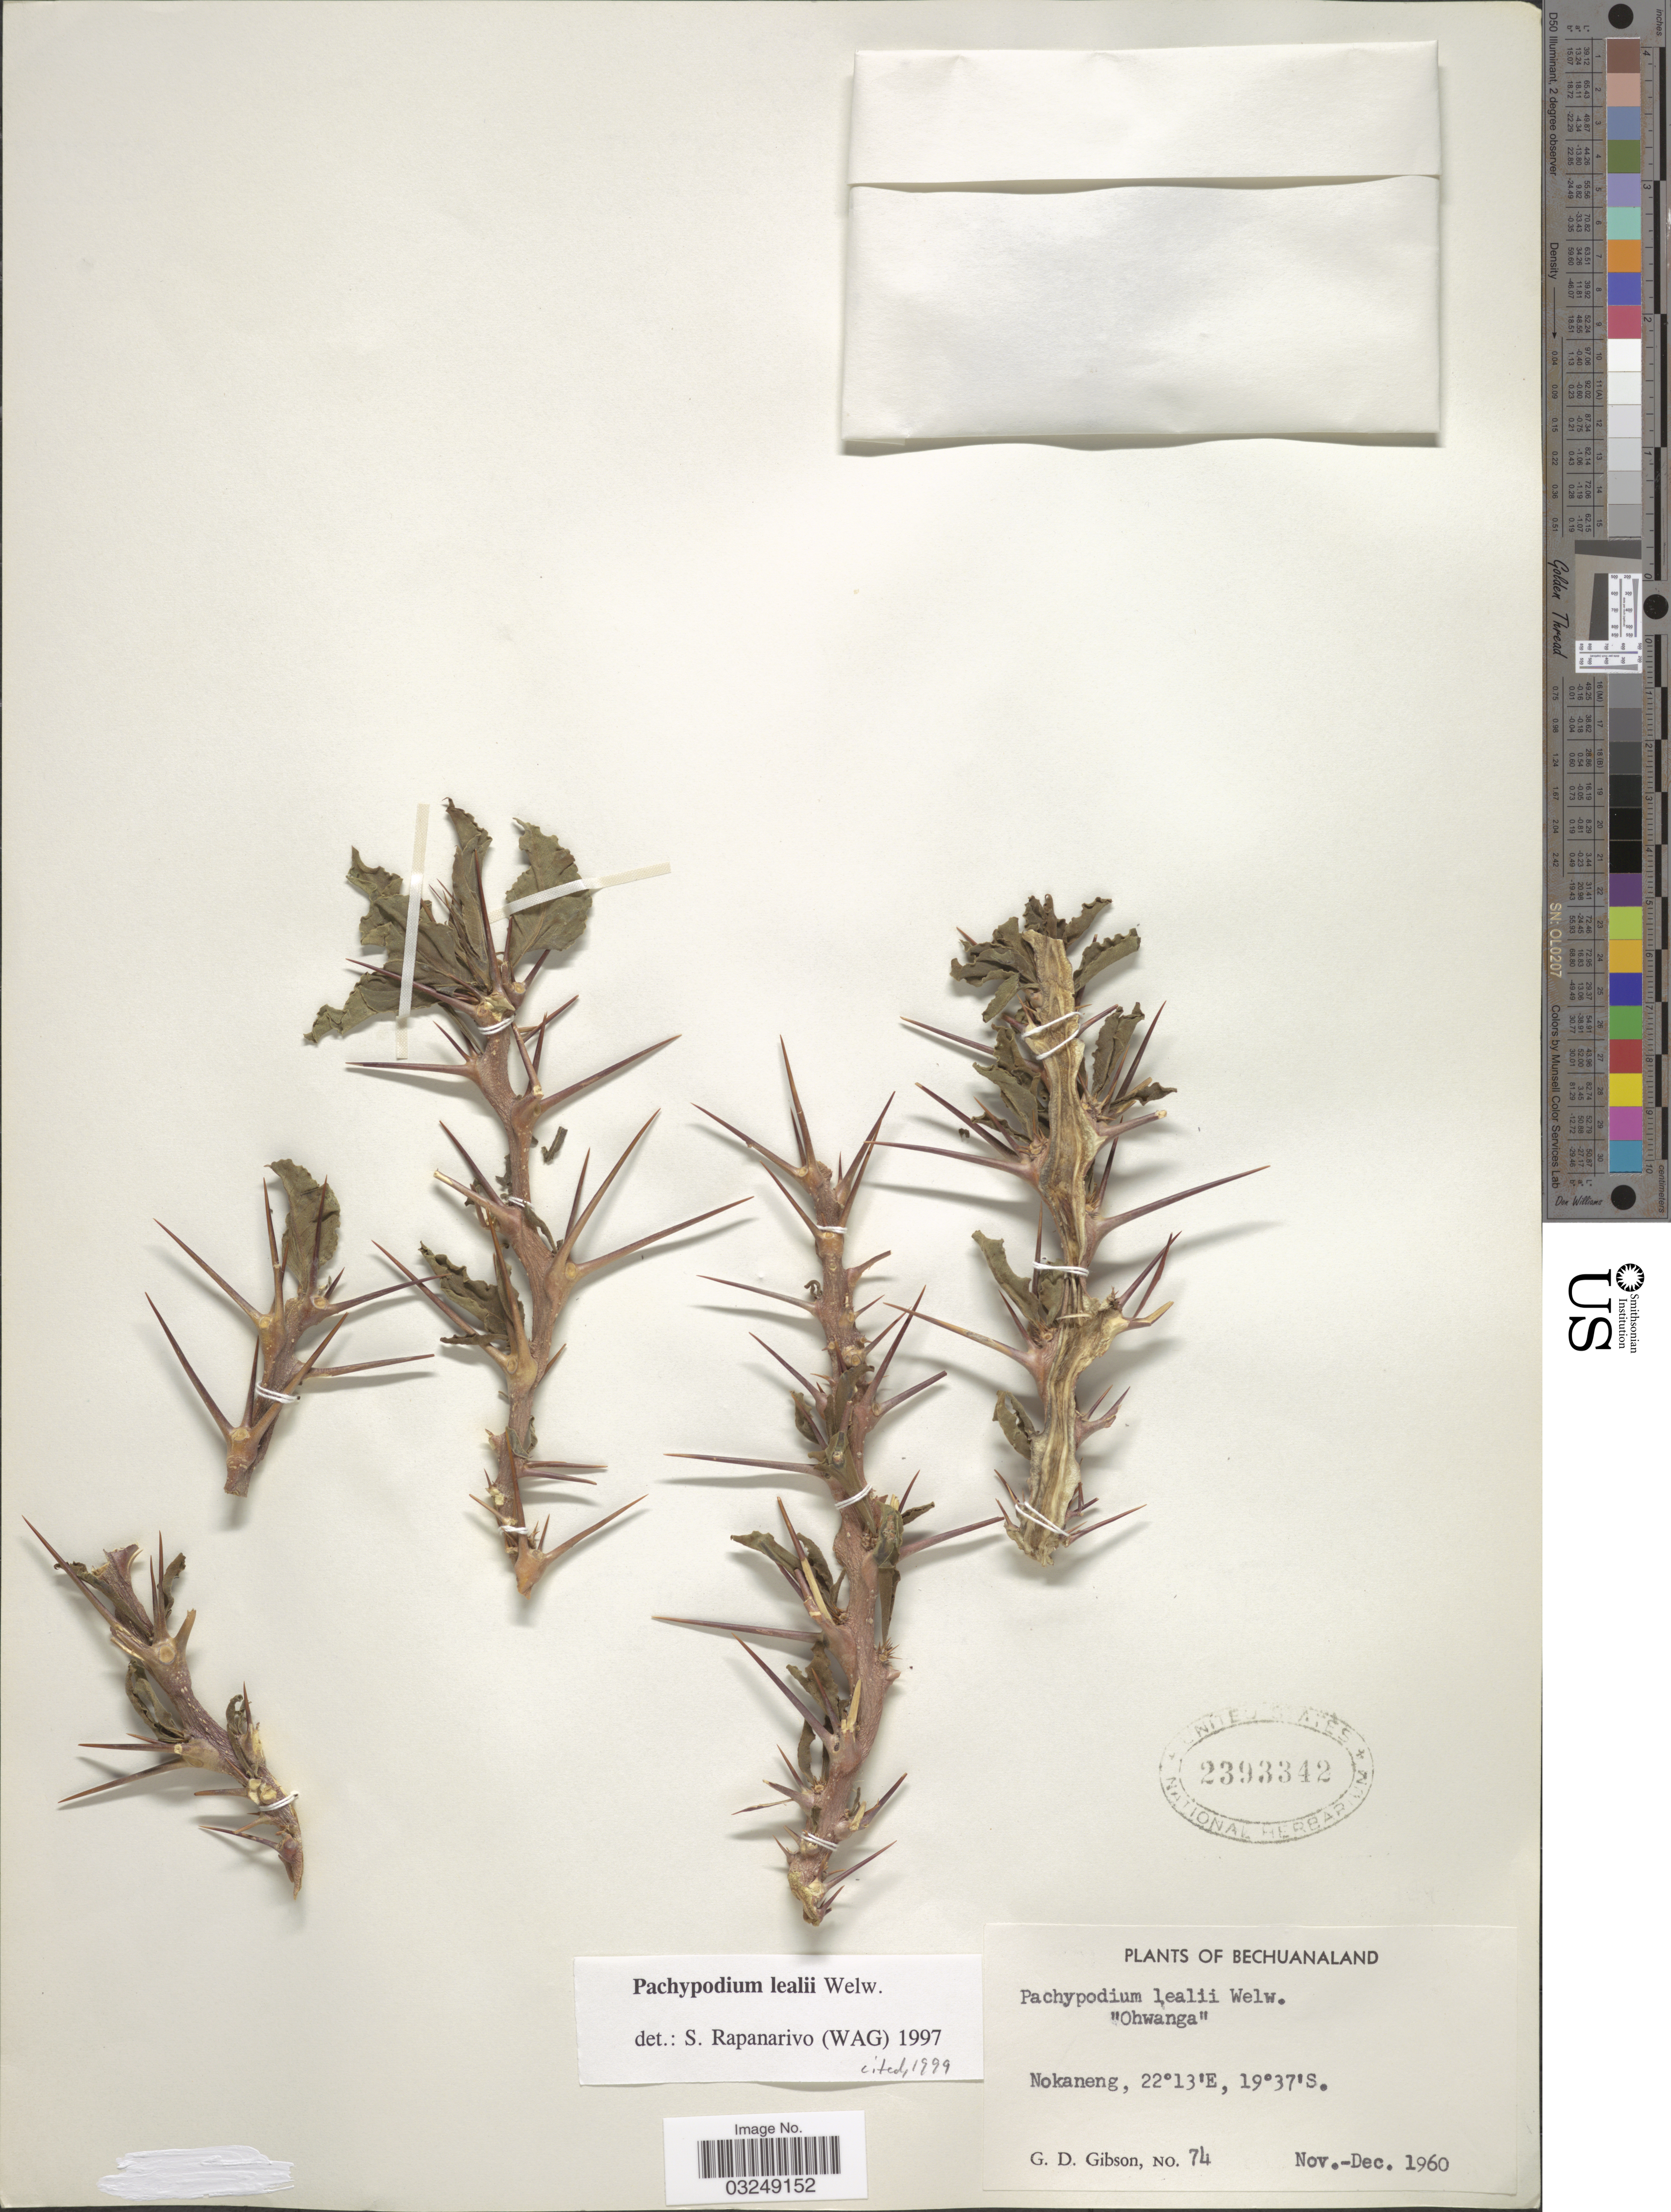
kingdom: Plantae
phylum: Tracheophyta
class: Magnoliopsida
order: Gentianales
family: Apocynaceae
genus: Pachypodium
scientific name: Pachypodium lealii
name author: Welw.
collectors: G. D. Gibson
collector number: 74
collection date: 1960-11/1960-12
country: Botswana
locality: Bechuanaland. Nokaneng.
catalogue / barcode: US 2393342